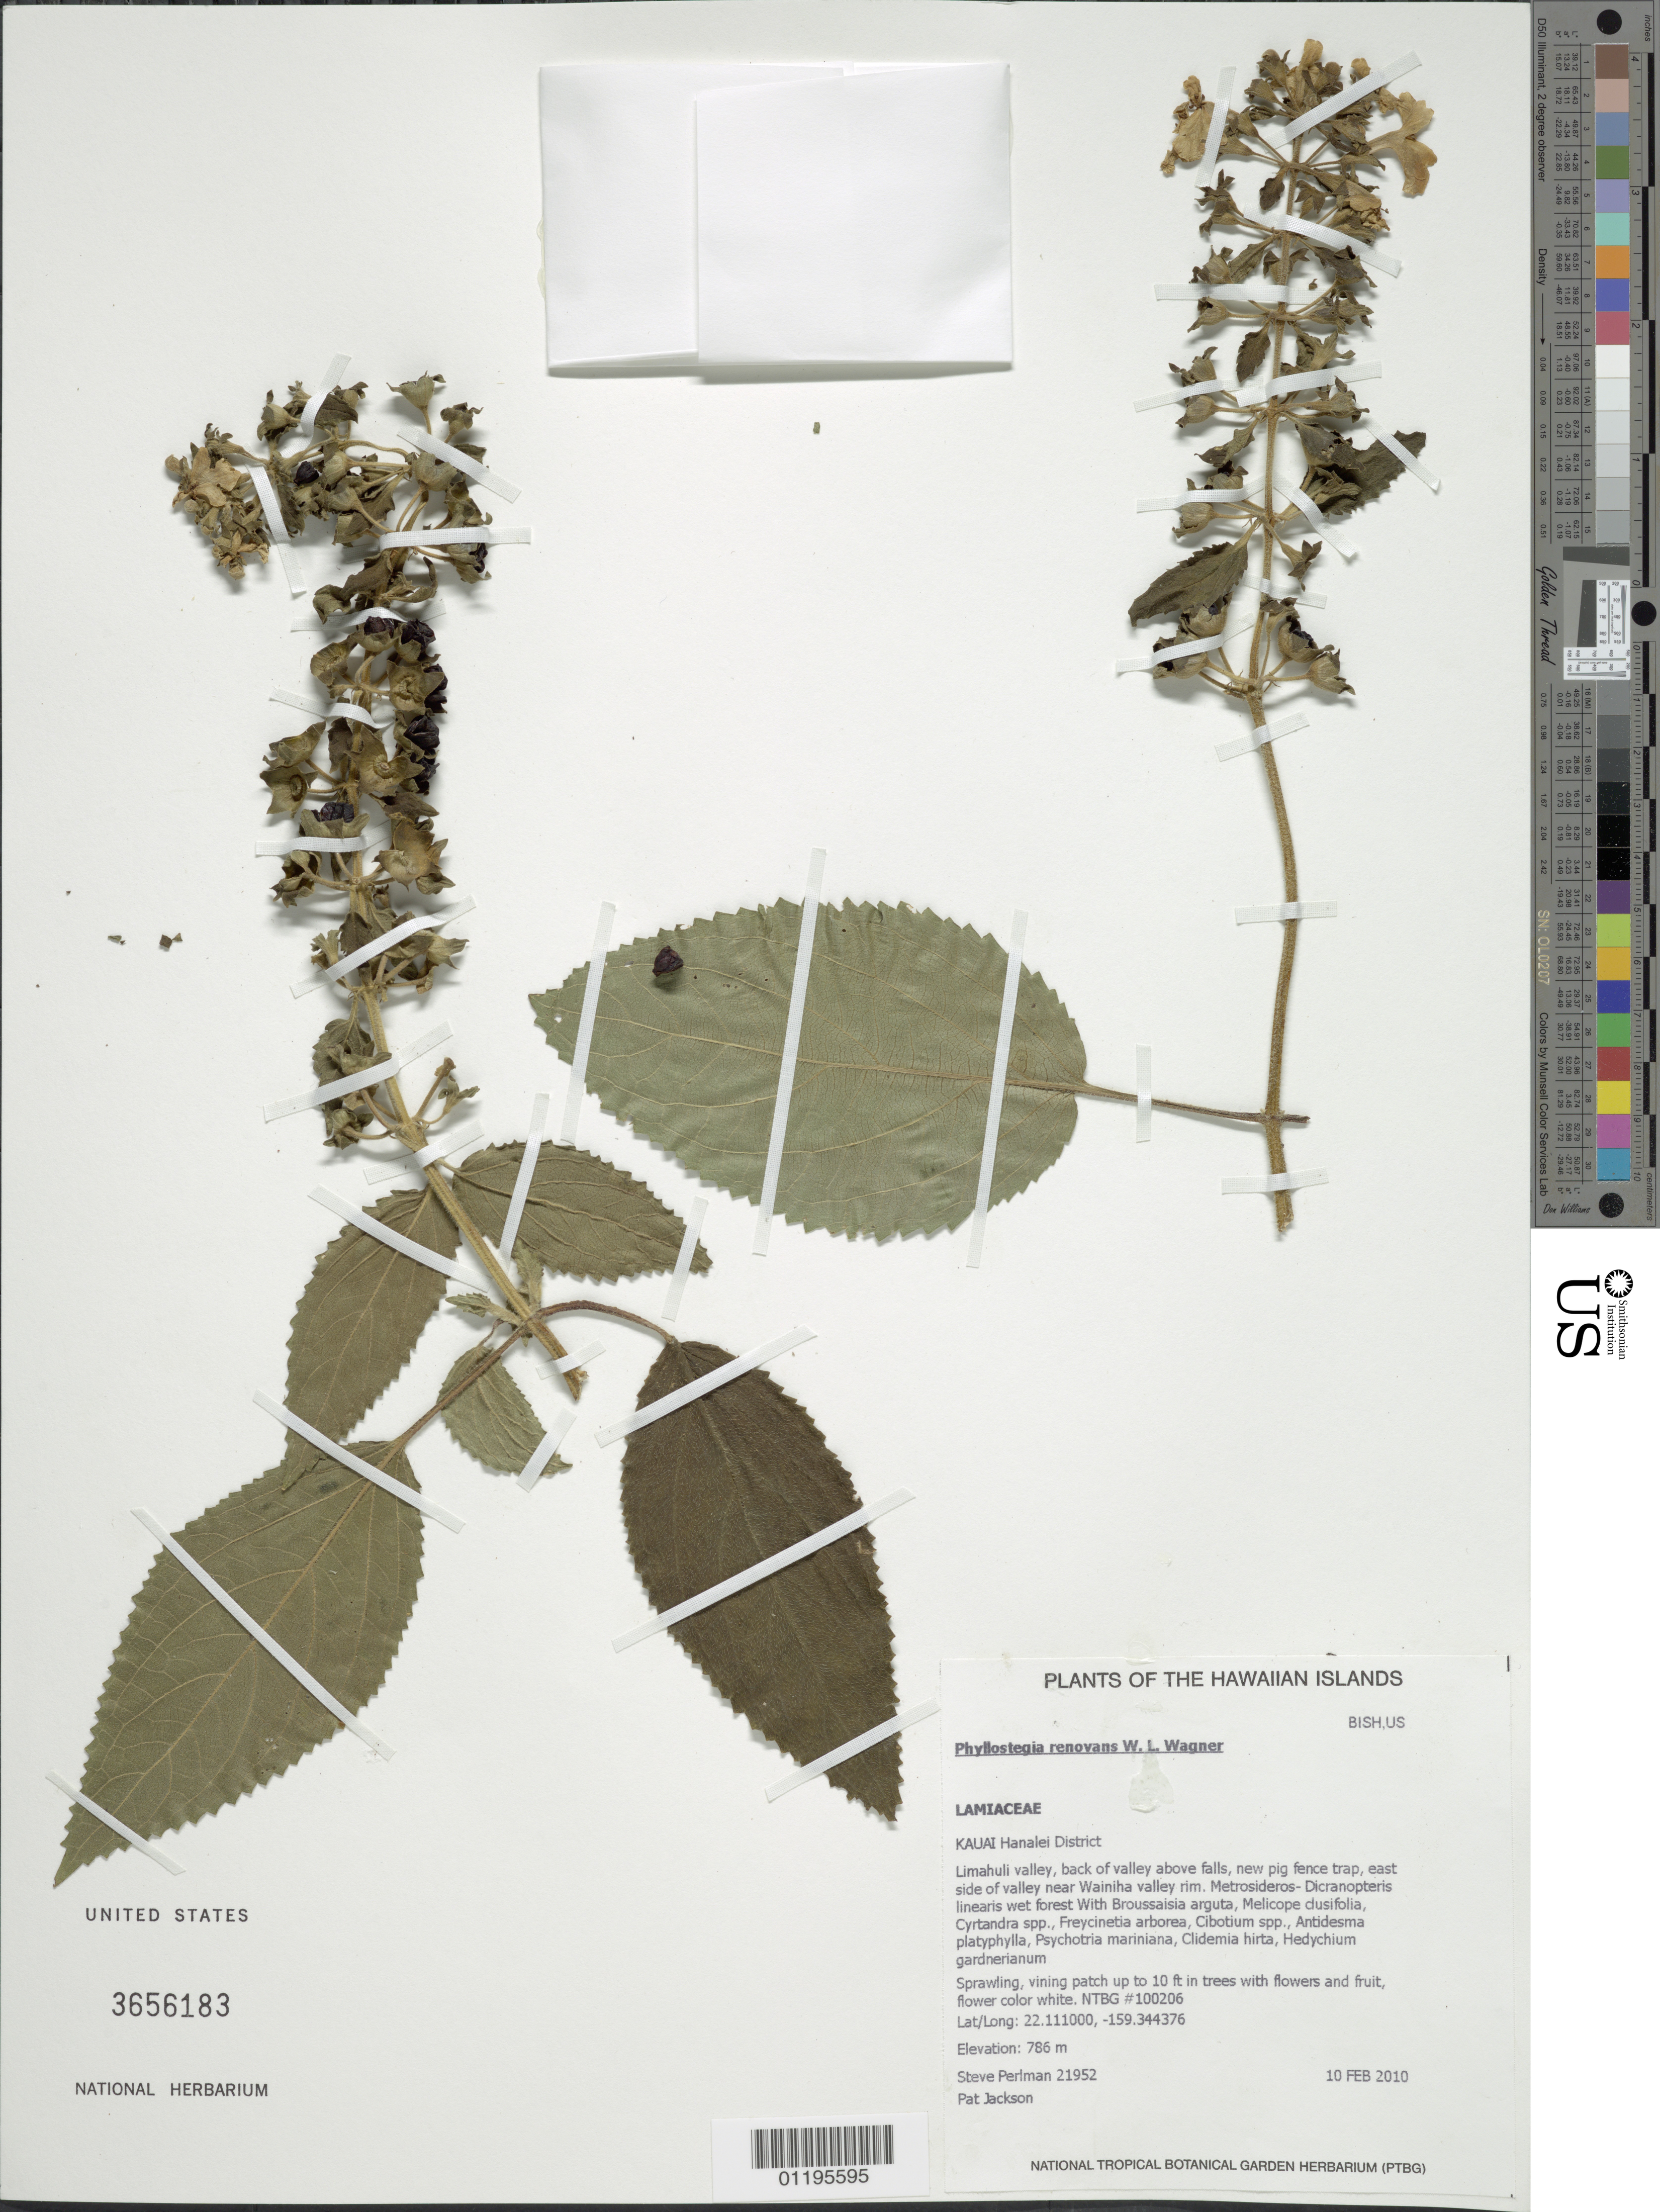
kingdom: Plantae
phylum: Tracheophyta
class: Magnoliopsida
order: Lamiales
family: Lamiaceae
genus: Phyllostegia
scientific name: Phyllostegia renovans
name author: W.L. Wagner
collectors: S. P. Perlman & P. Jackson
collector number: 21952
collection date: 2010-02-10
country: United States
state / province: Hawaii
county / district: Kauai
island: Kaua'i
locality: Limahuli Valley, back of valley above falls, new pig fence trap, east side of valley near Wainiha Valley rim.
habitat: Wet forest.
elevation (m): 786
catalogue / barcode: US 3656183